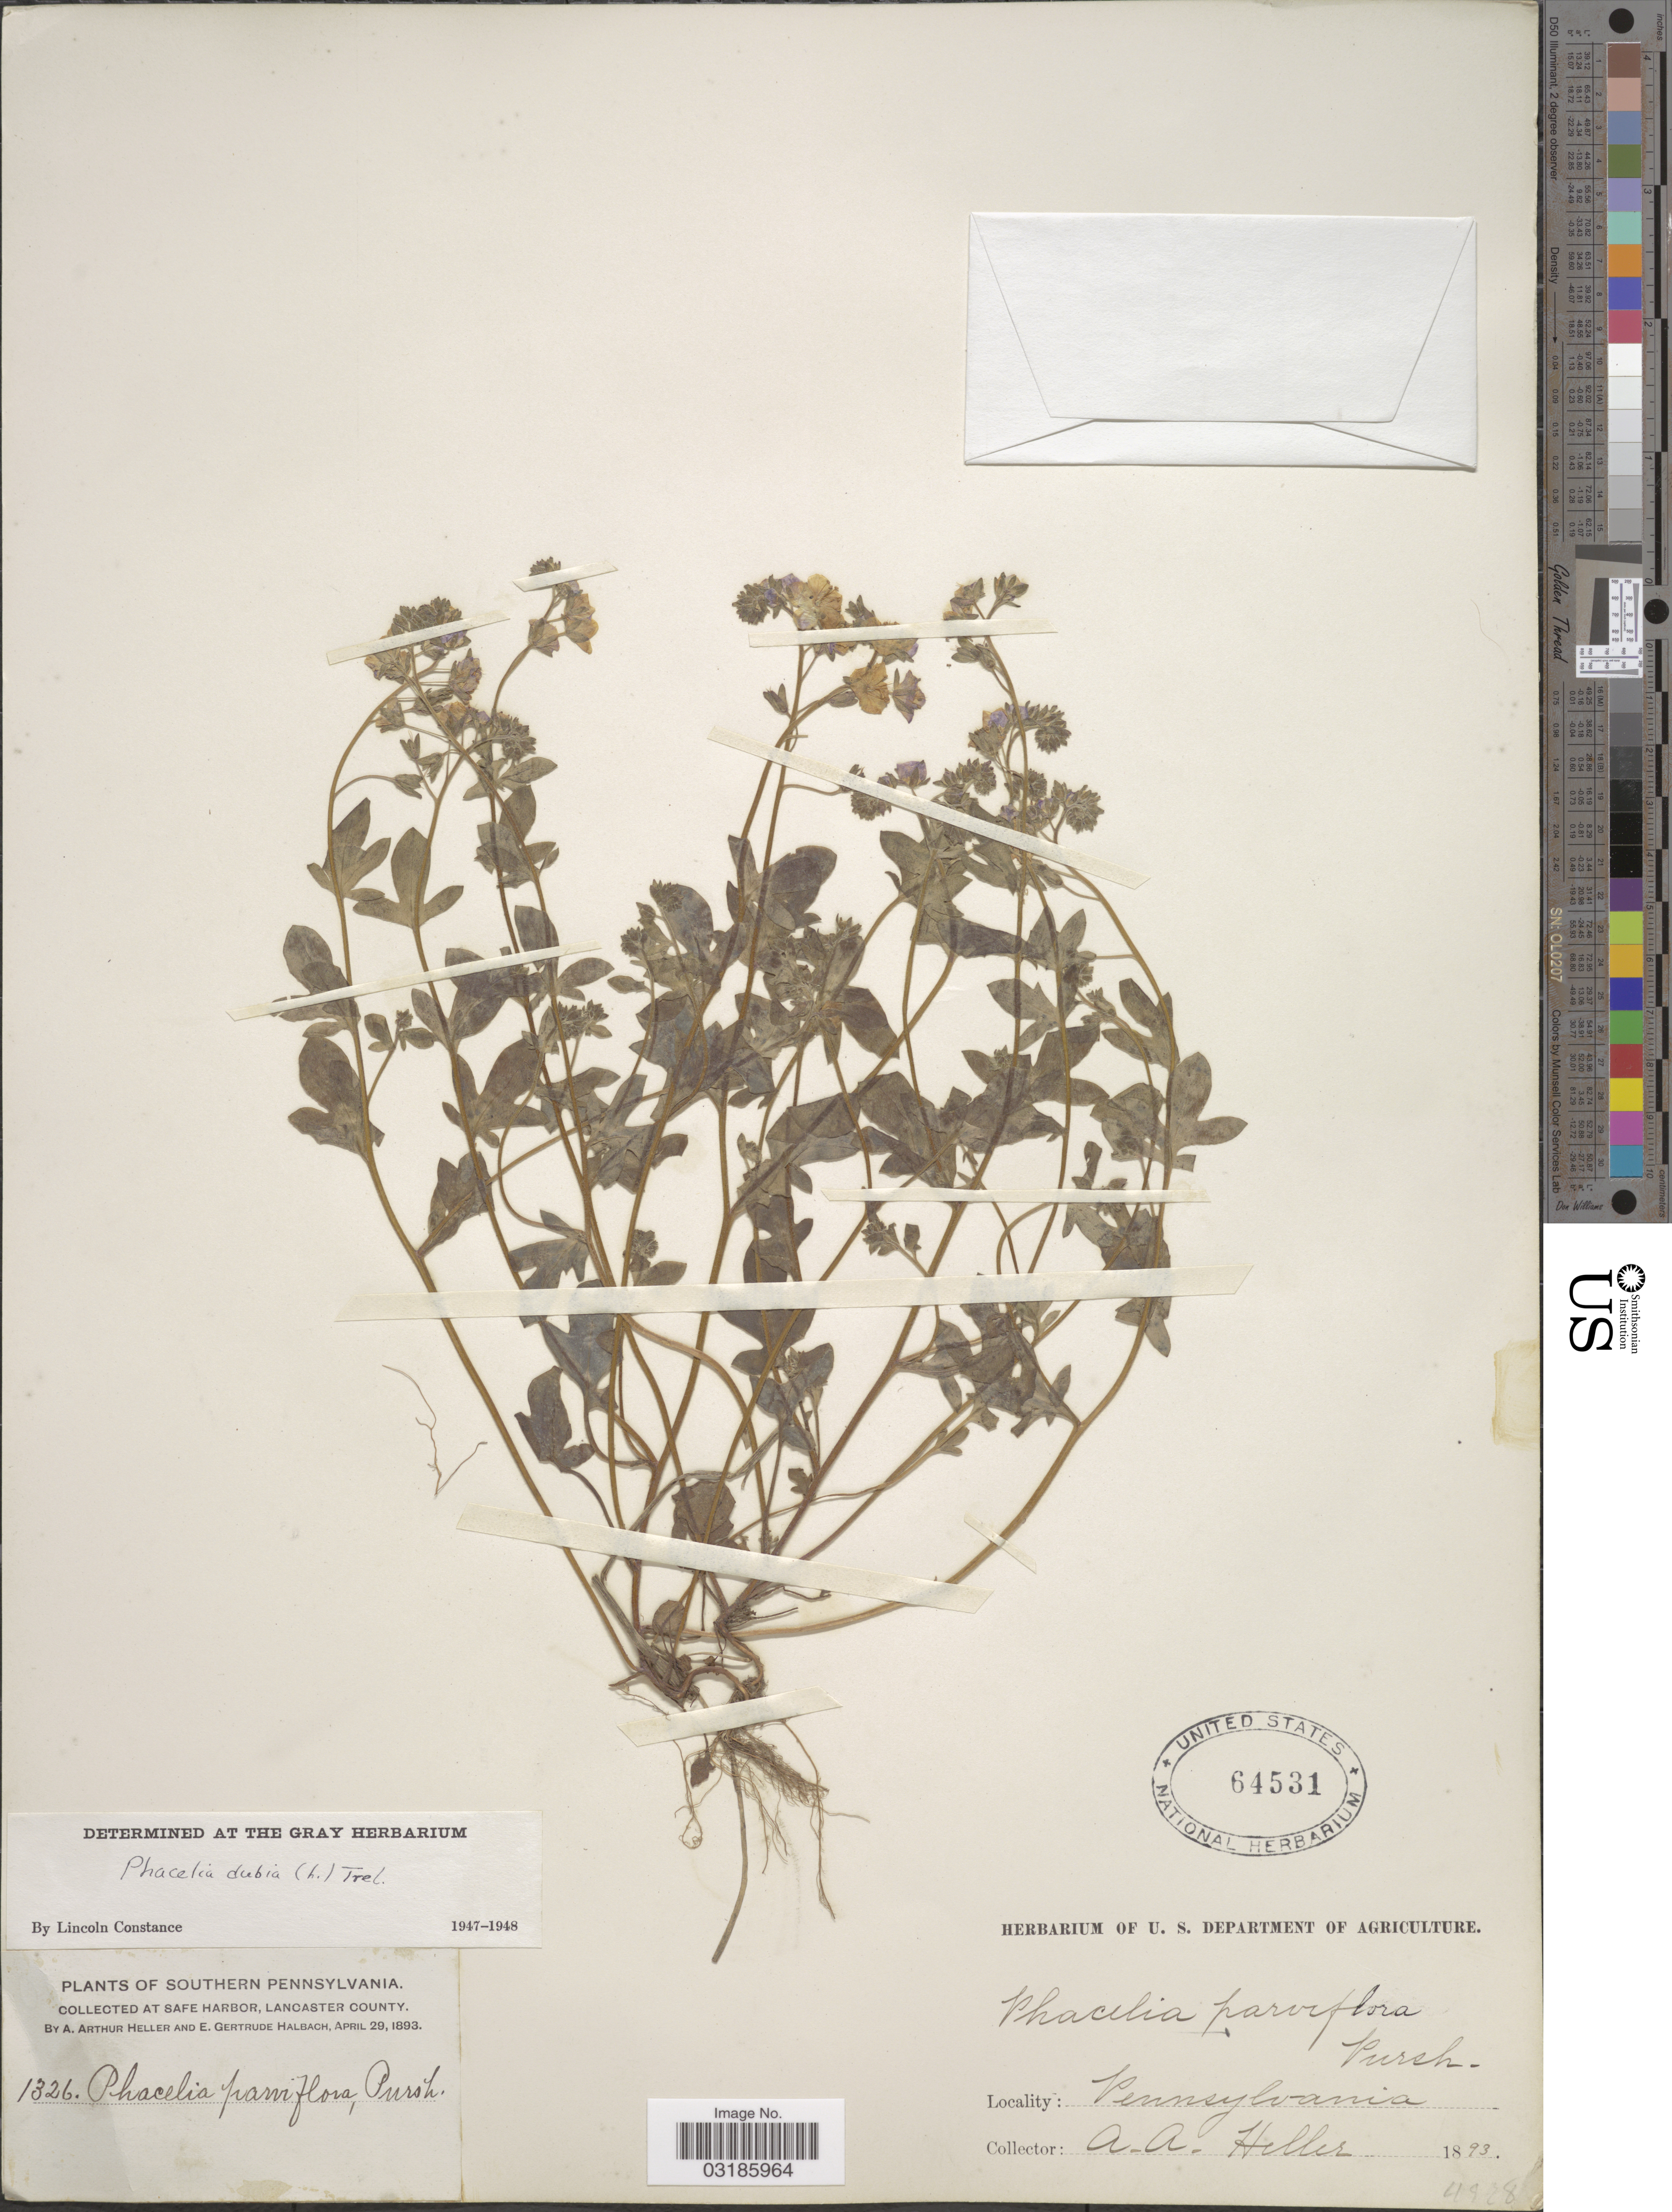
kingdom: Plantae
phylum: Tracheophyta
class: Magnoliopsida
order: Boraginales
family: Hydrophyllaceae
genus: Phacelia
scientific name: Phacelia dubia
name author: (L.) Trel.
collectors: A. A. Heller & E. G. Halbach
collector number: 1326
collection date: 1893-04-29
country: United States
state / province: Pennsylvania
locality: Southern Pennsylvania. At Safe Harbor, Lancaster County.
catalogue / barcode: US 64531